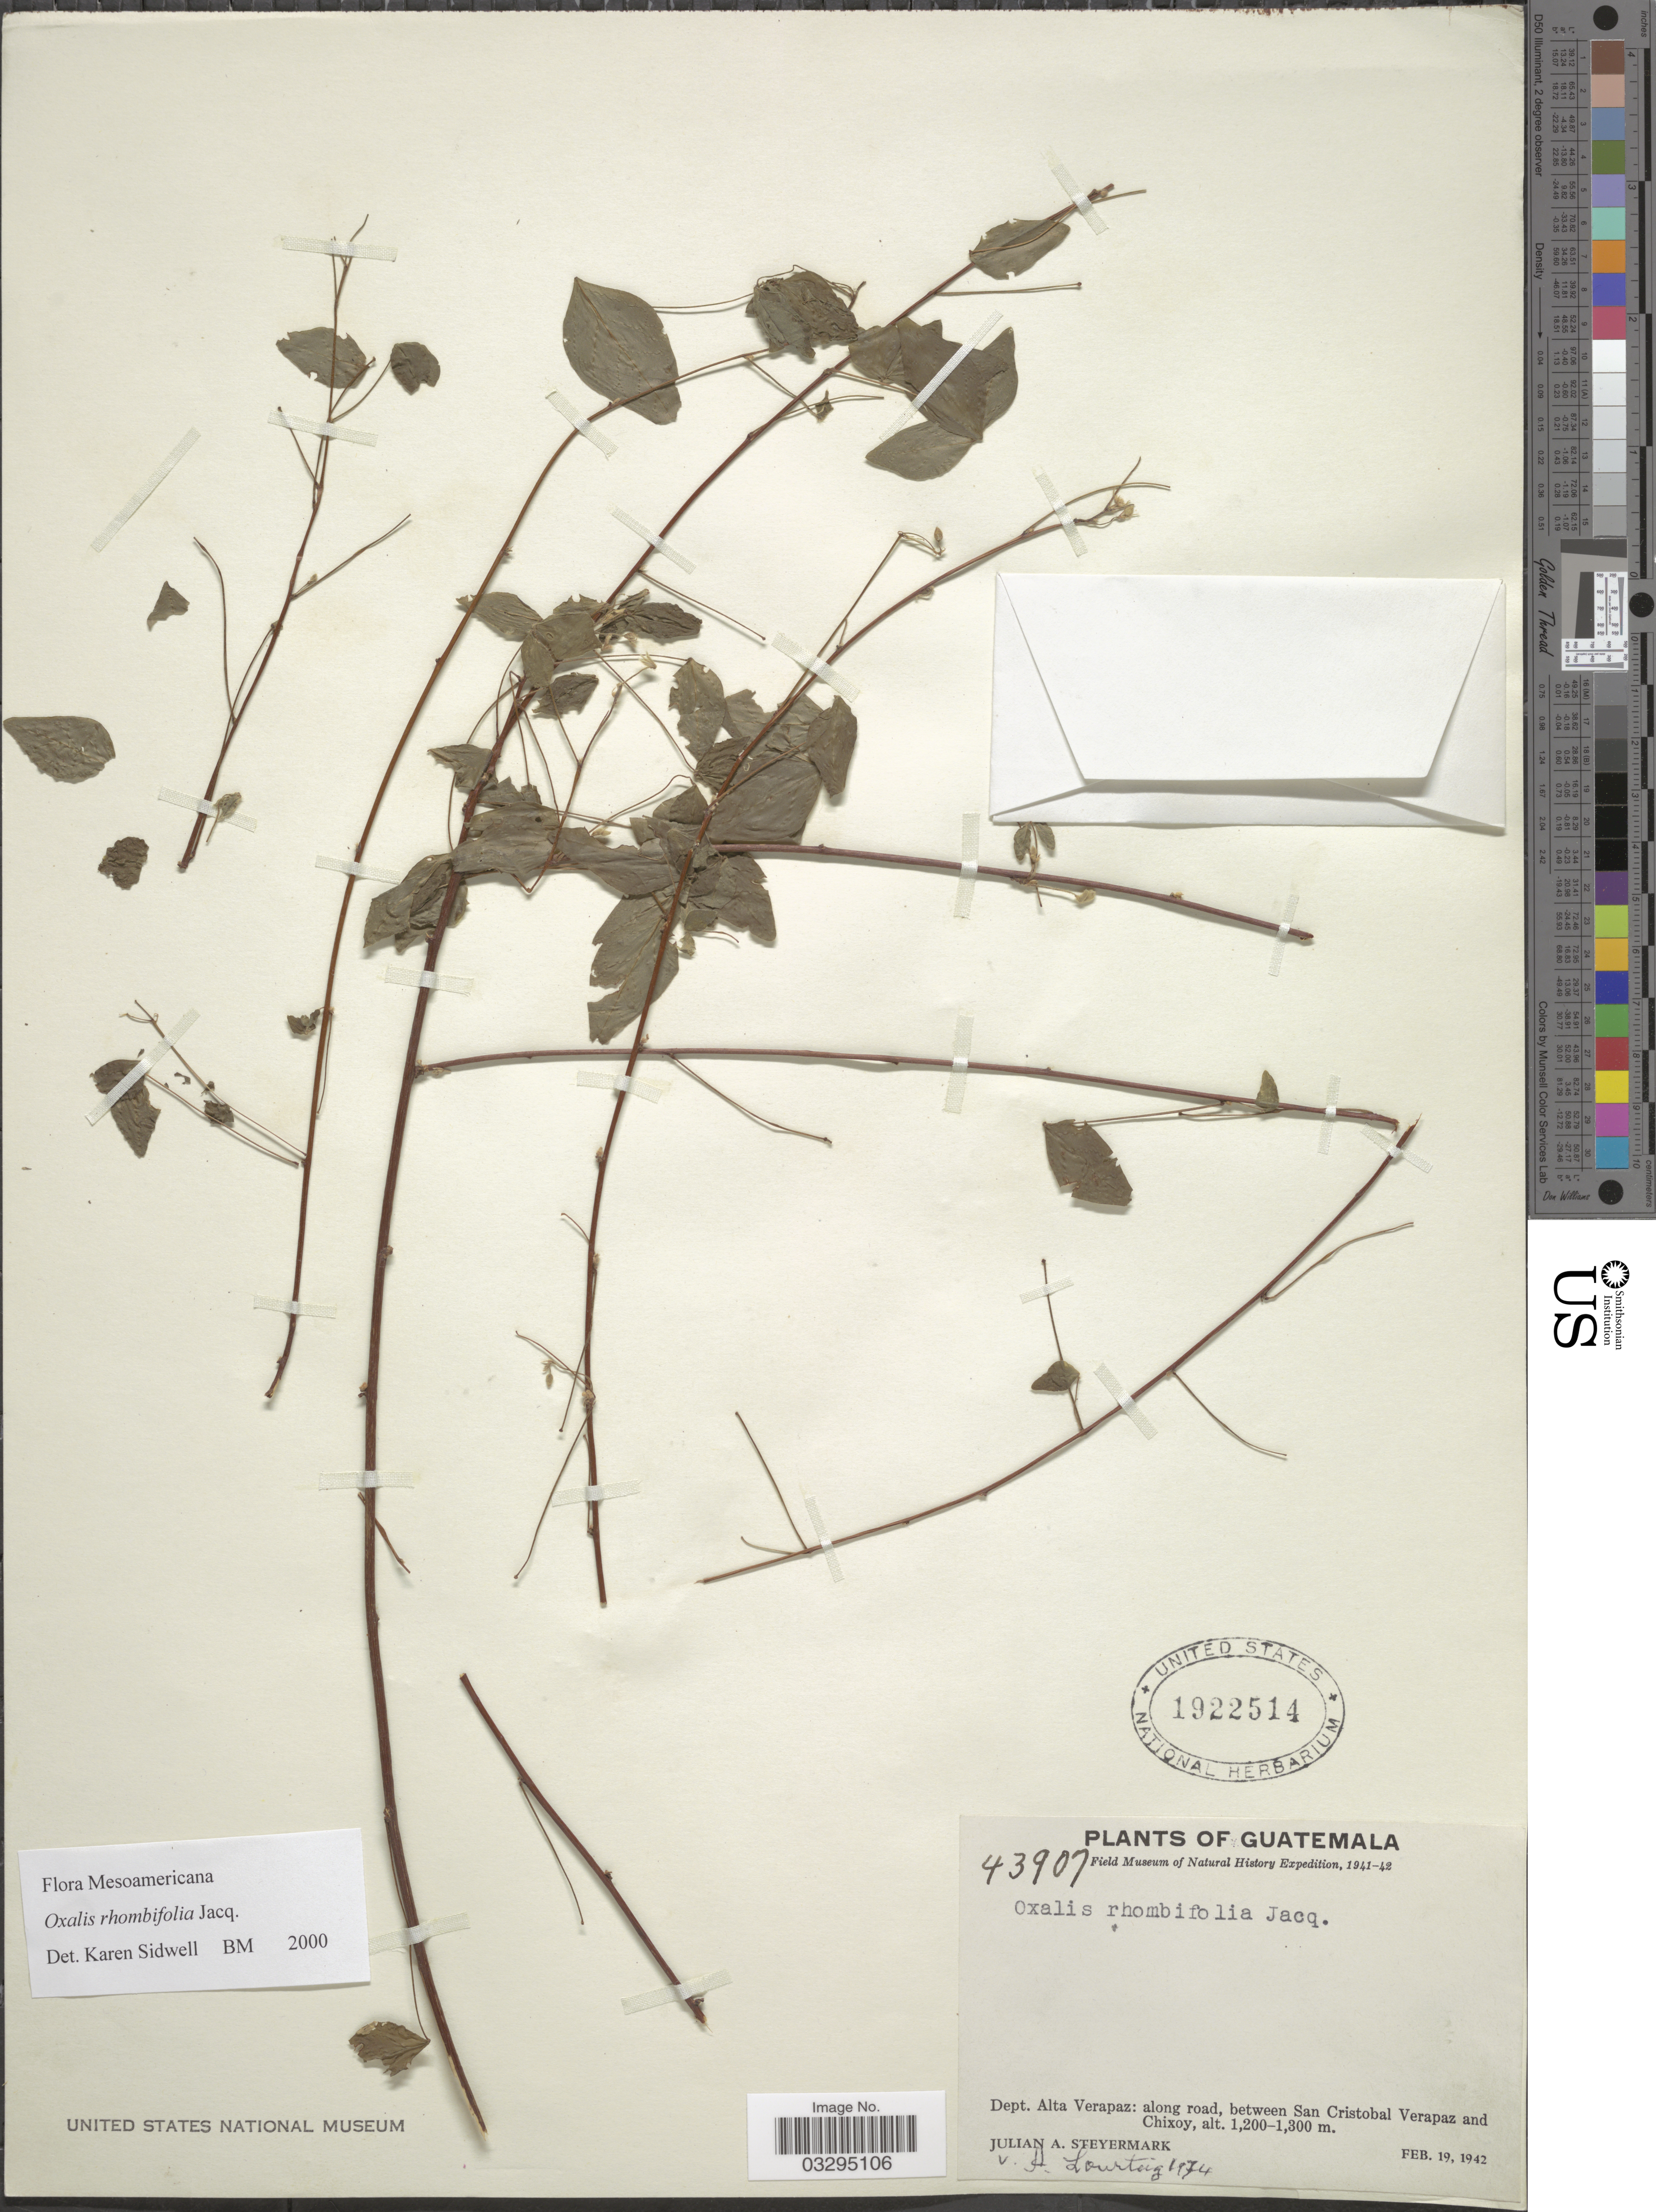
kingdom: Plantae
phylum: Tracheophyta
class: Magnoliopsida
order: Oxalidales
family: Oxalidaceae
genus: Oxalis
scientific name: Oxalis rhombifolia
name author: Jacq.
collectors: J. Steyermark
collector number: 43907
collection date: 1942-02-19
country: Guatemala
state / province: Alta Verapaz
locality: Dept. Alta Verapaz: along road, between San Cristobal Verapaz and Chixoy.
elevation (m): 1200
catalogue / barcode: US 1922514